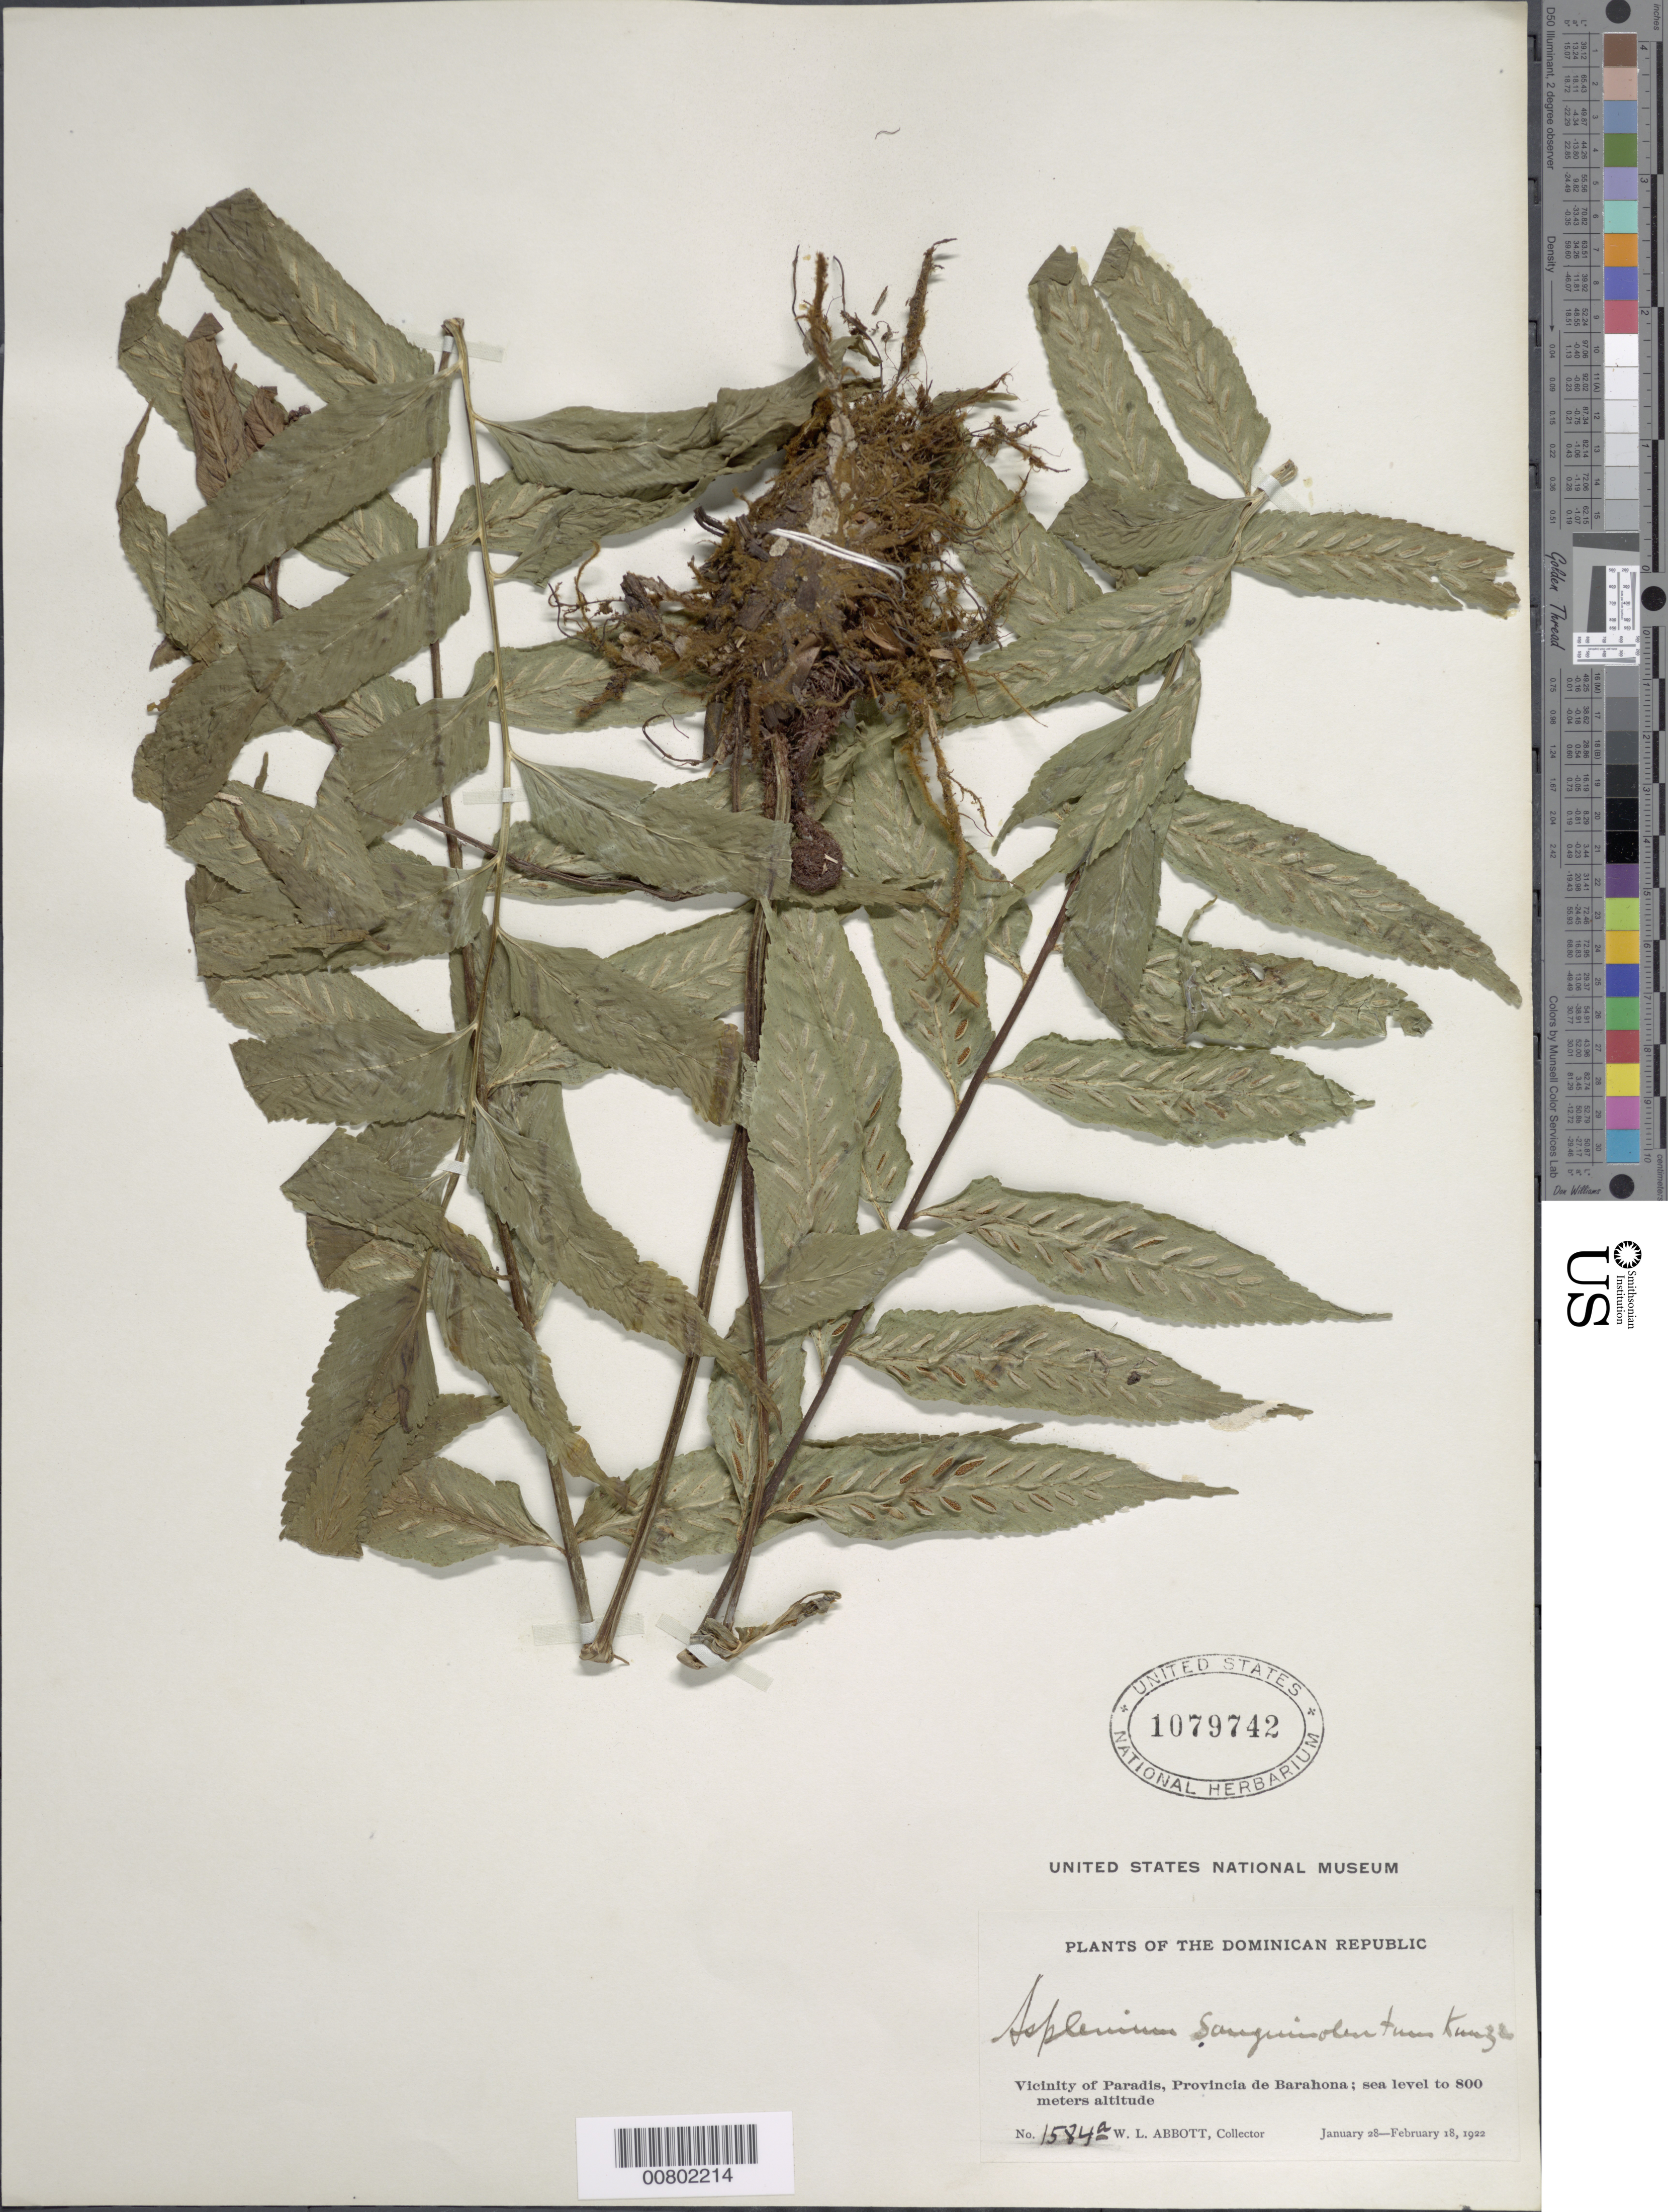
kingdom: Plantae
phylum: Tracheophyta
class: Polypodiopsida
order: Polypodiales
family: Aspleniaceae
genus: Asplenium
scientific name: Asplenium feei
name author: Kunze ex Fée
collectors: W. L. Abbott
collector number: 1584a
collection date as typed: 28 Jan 1922 to 18 Feb 1922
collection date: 1922-01-28/1922-02-18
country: Dominican Republic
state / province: Barahona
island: Hispaniola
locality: Paradis vicinity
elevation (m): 0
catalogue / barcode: US 1079742